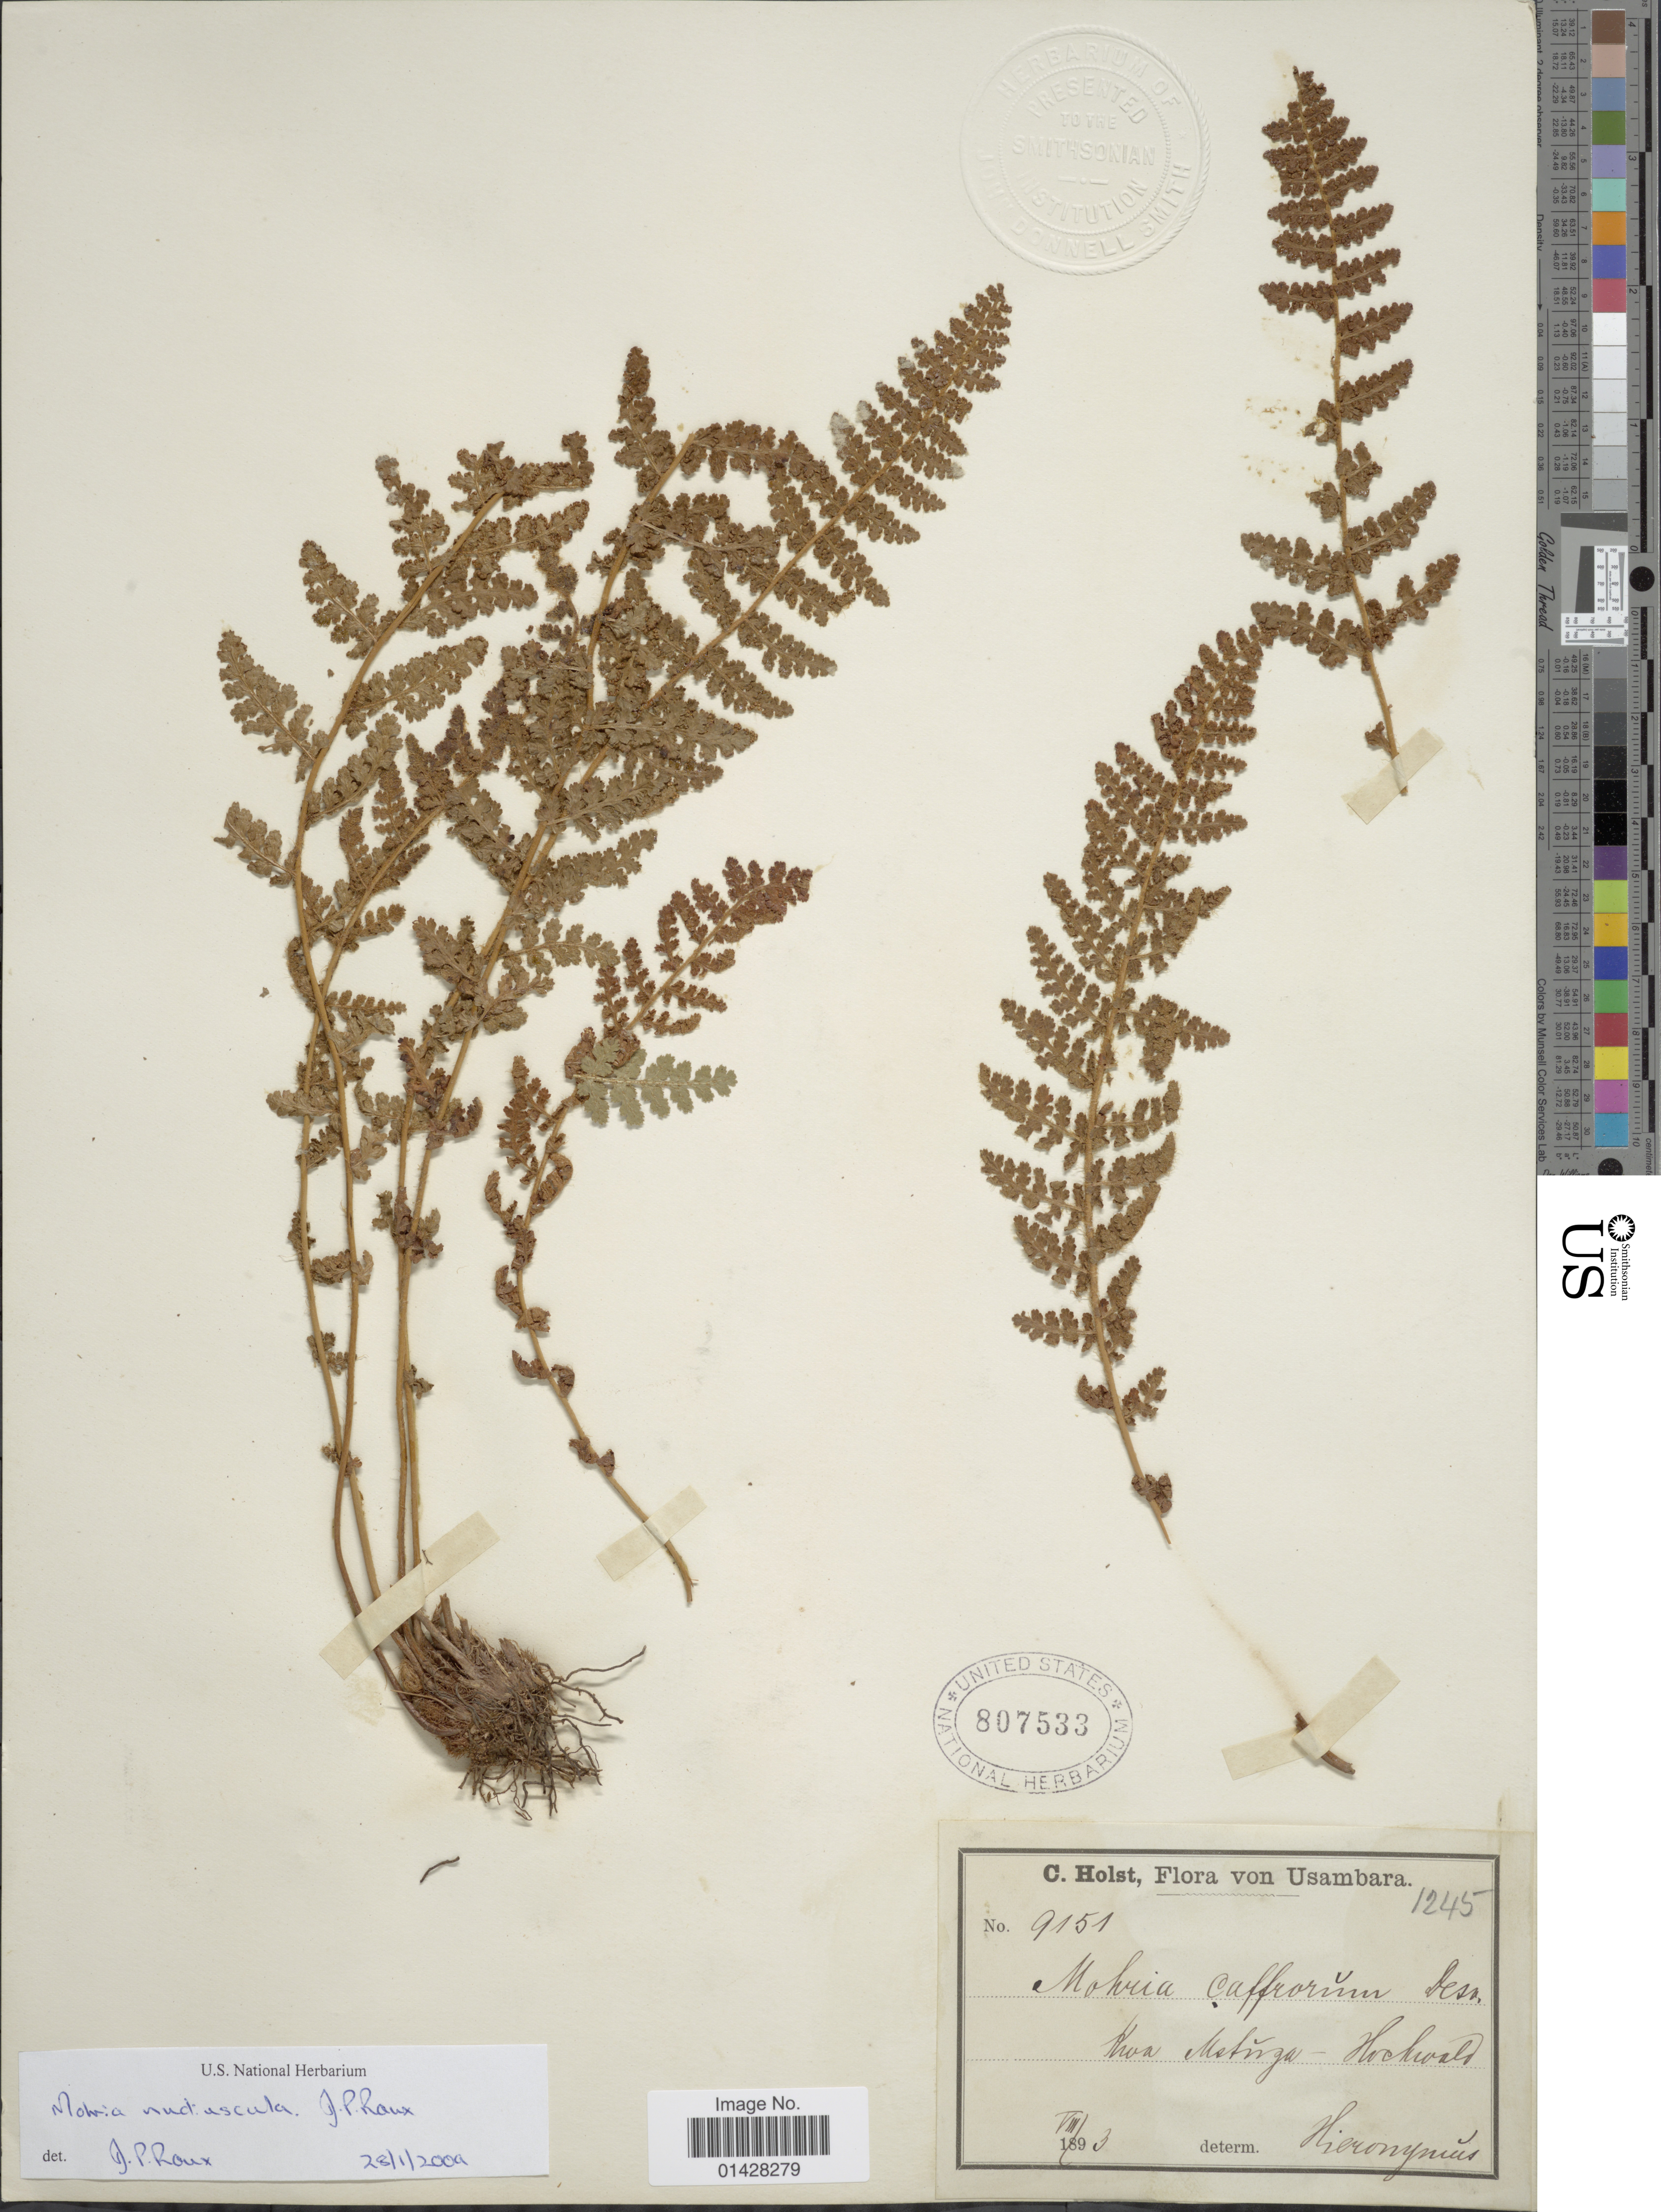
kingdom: Plantae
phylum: Tracheophyta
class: Polypodiopsida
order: Schizaeales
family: Anemiaceae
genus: Anemia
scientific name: Anemia nudiuscula comb ined.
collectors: C. H. Holst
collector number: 9151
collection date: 1893-08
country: Tanzania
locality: Usambara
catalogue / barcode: US 807533